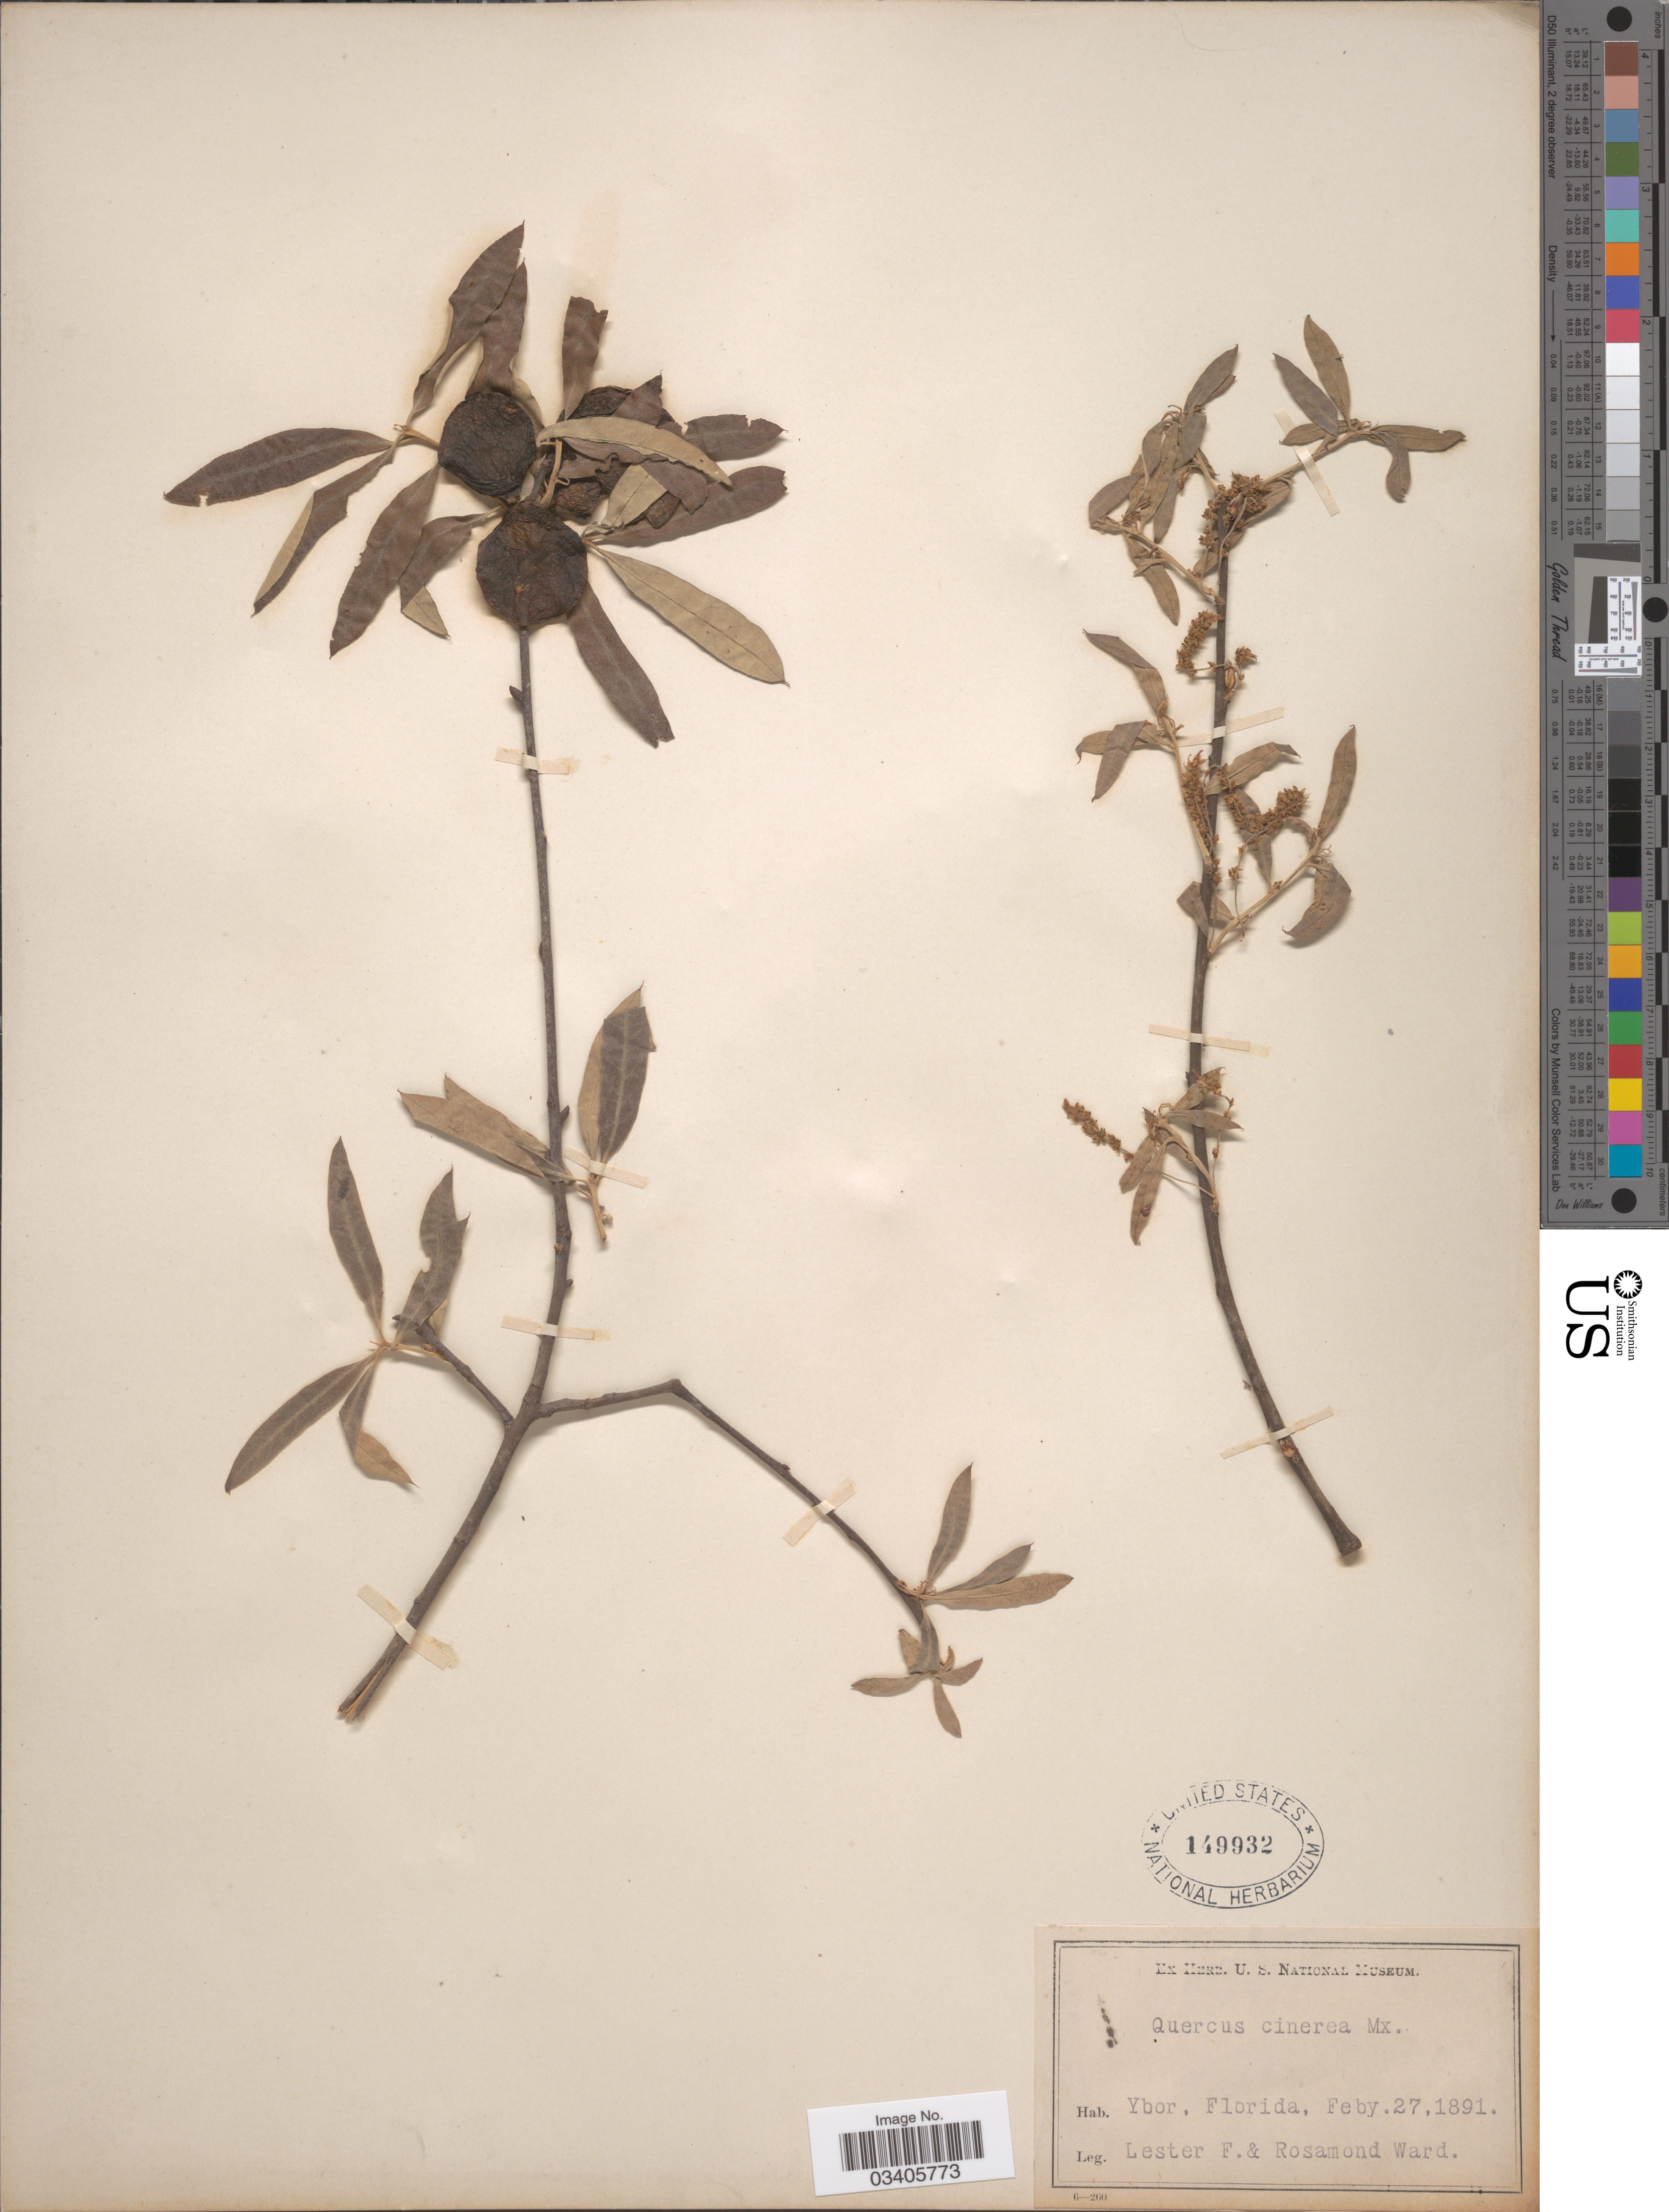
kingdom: Plantae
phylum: Tracheophyta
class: Magnoliopsida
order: Fagales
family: Fagaceae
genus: Quercus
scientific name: Quercus incana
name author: W. Bartram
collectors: L. F. Ward & R. Ward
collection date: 1891-02-27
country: United States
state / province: Florida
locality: Ybor.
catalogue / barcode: US 149932